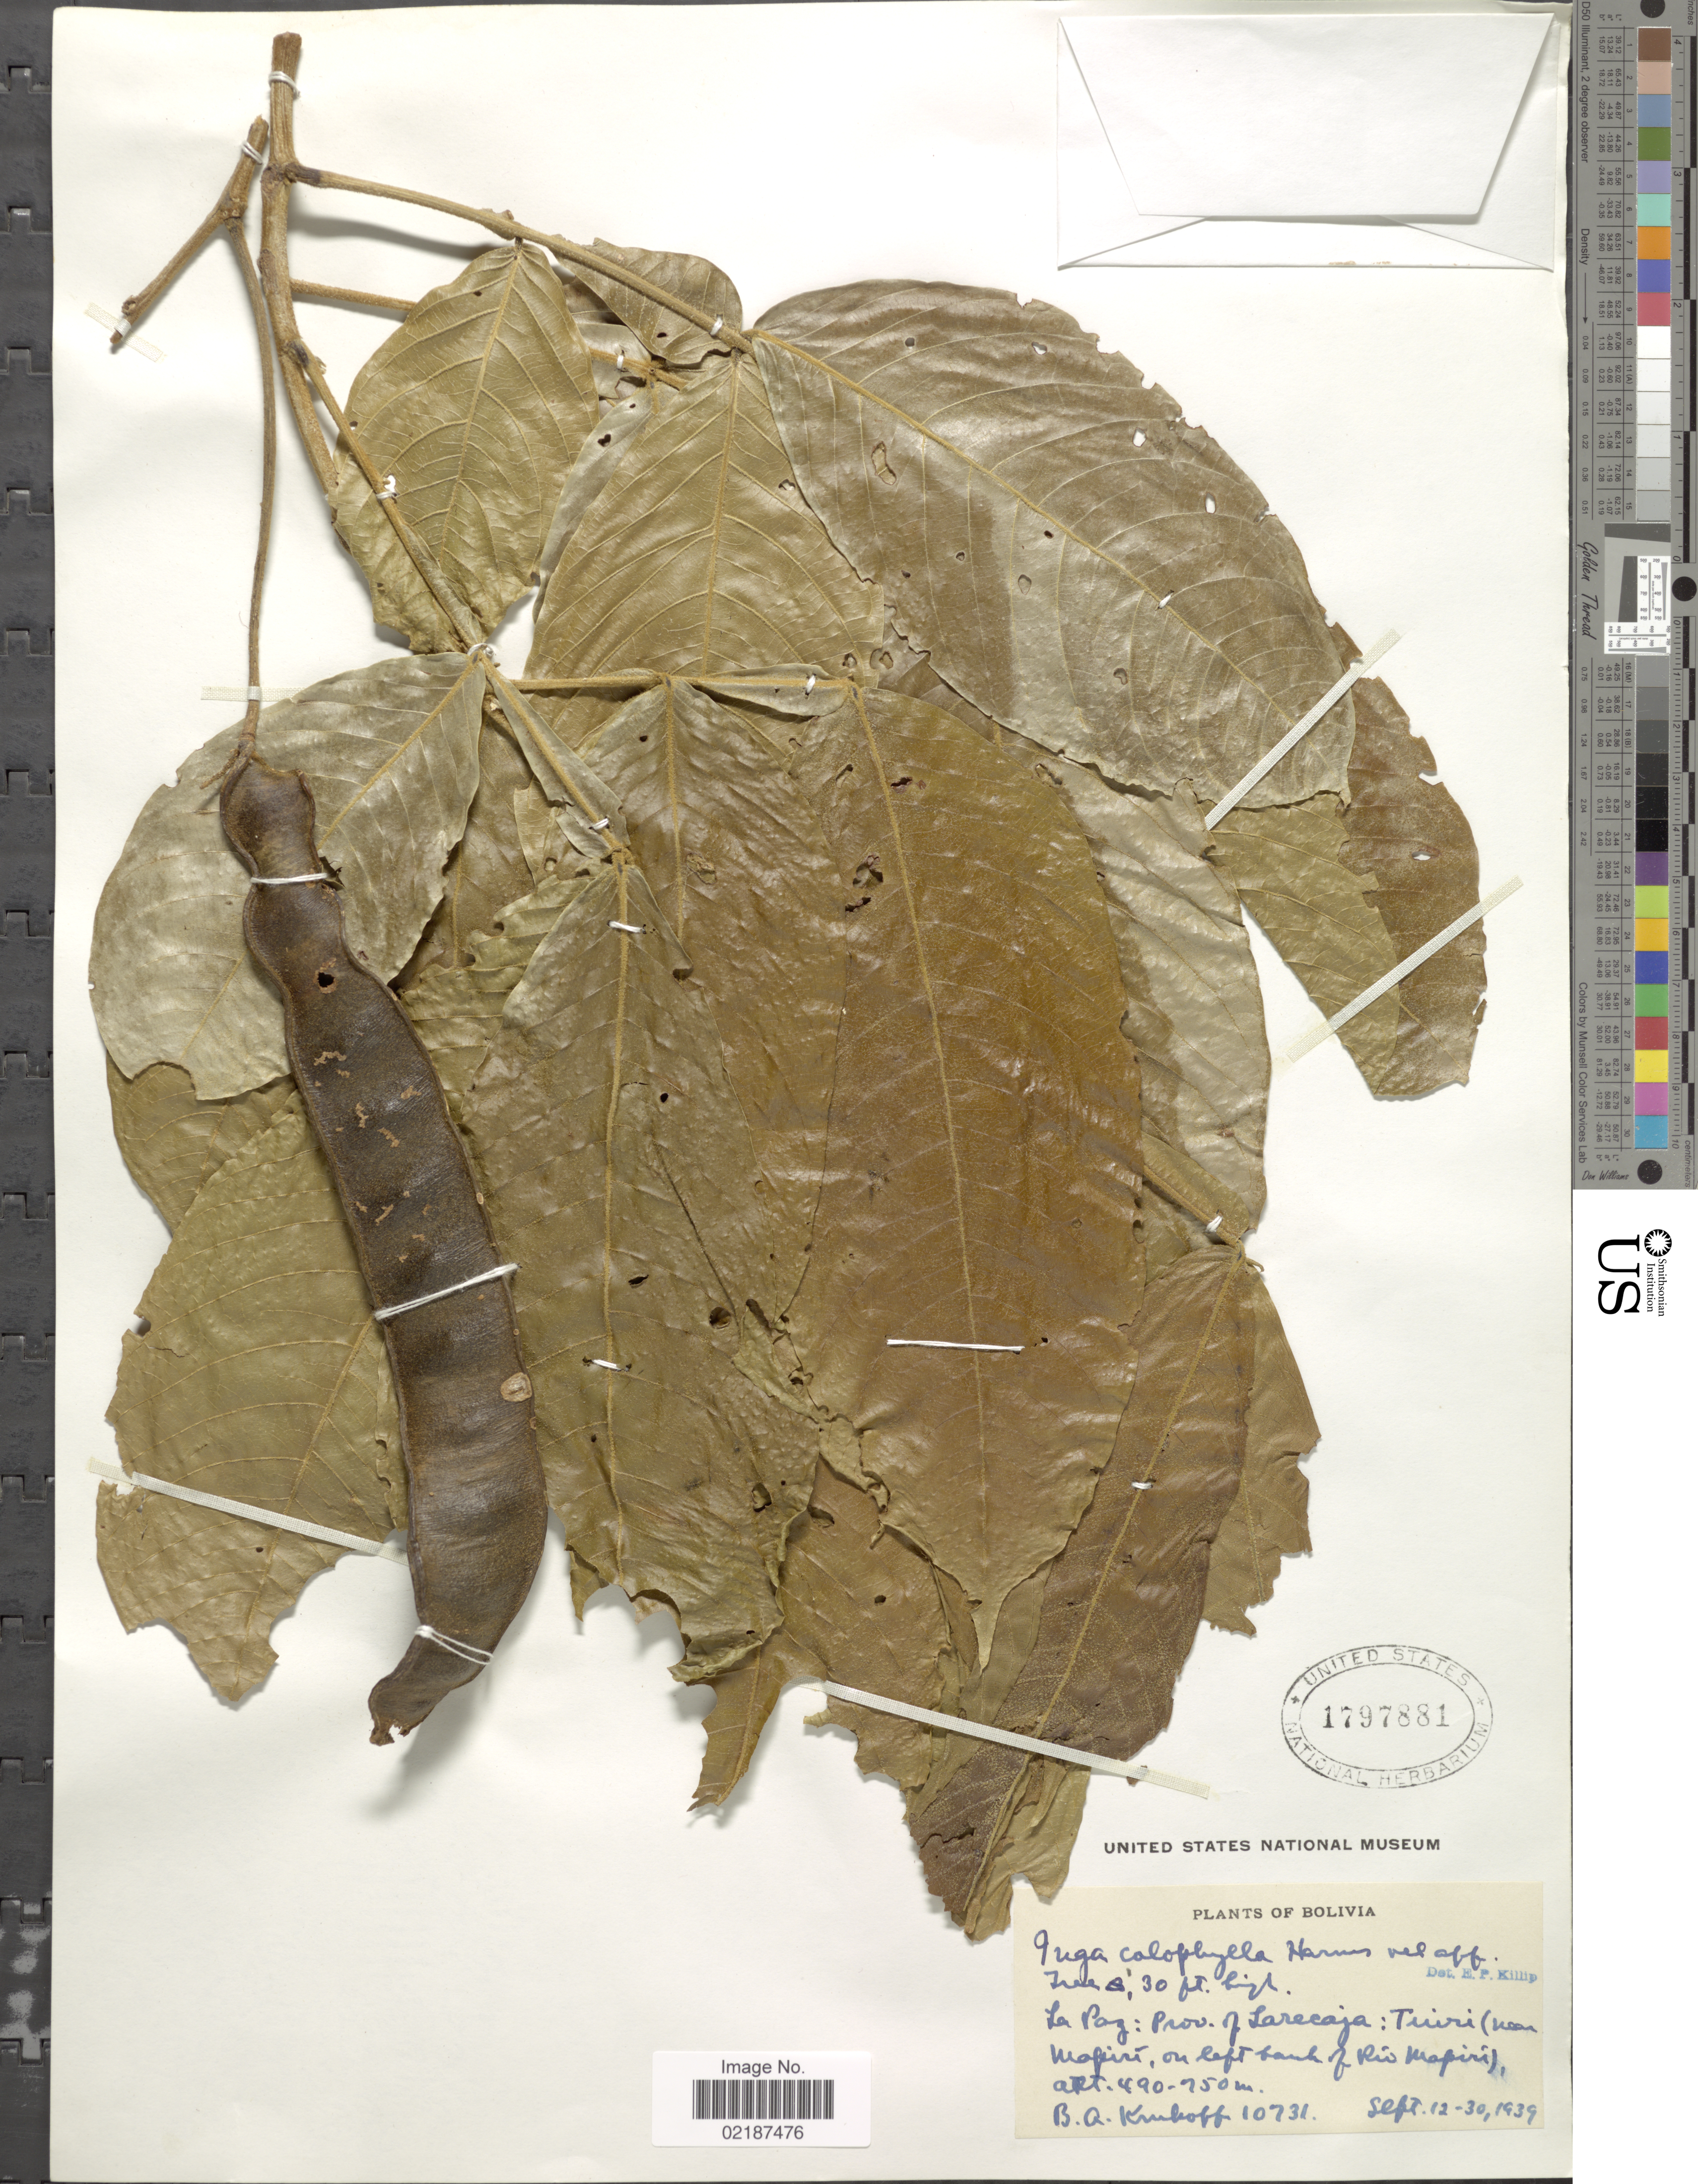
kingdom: Plantae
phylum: Tracheophyta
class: Magnoliopsida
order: Fabales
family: Fabaceae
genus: Inga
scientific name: Inga chartacea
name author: Poepp. & Endl.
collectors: B. A. Krukoff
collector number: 10731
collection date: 1939-09-12/1939-09-30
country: Bolivia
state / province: La Paz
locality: Prov. of Larecaja: Turini (near Mapiri , on left bank of Rio Mapiri)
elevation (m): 490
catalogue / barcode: US 1797881